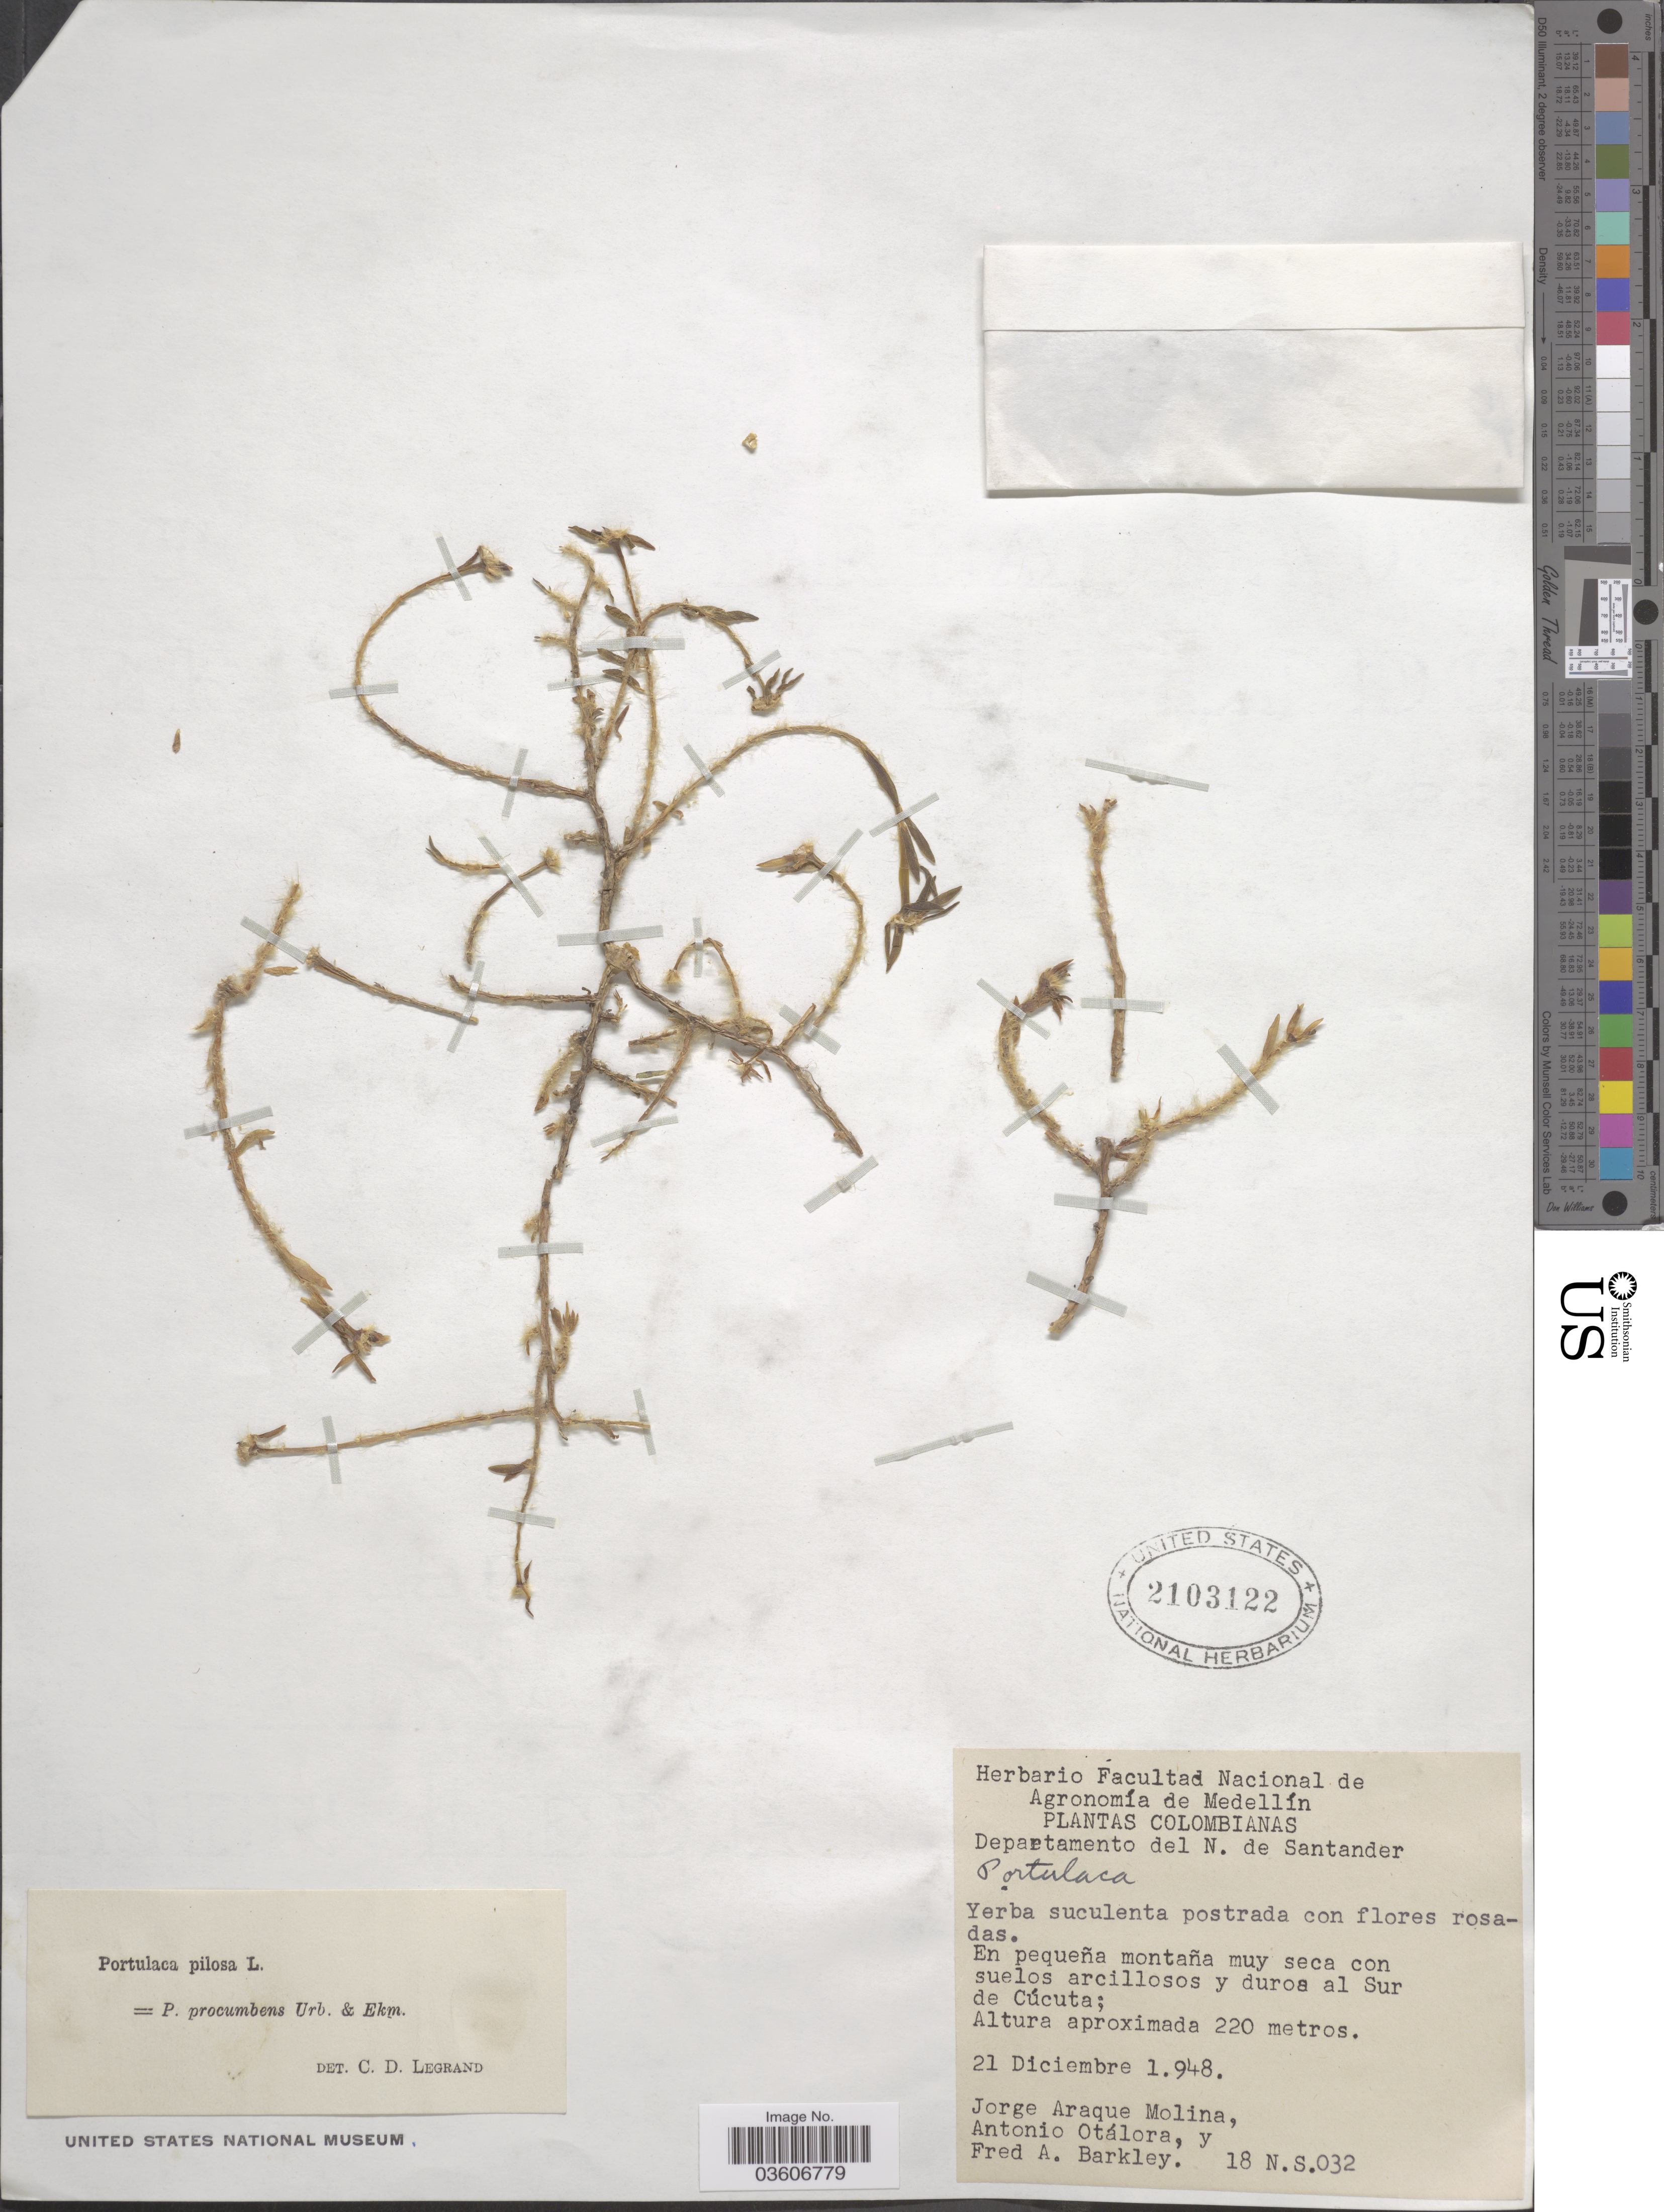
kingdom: Plantae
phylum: Tracheophyta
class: Magnoliopsida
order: Caryophyllales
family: Portulacaceae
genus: Portulaca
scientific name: Portulaca pilosa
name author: L.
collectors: J. Araque Molina, A. Otálora & F. A. Barkley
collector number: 18 N.S. 032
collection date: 1948-12-21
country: Colombia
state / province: Norte de Santander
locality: Departamento del N. de Santander. En pequeña montaña muy seca con suelos arcillosos y duroa al Sur de Cúcuta.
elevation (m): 220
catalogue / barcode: US 2103122